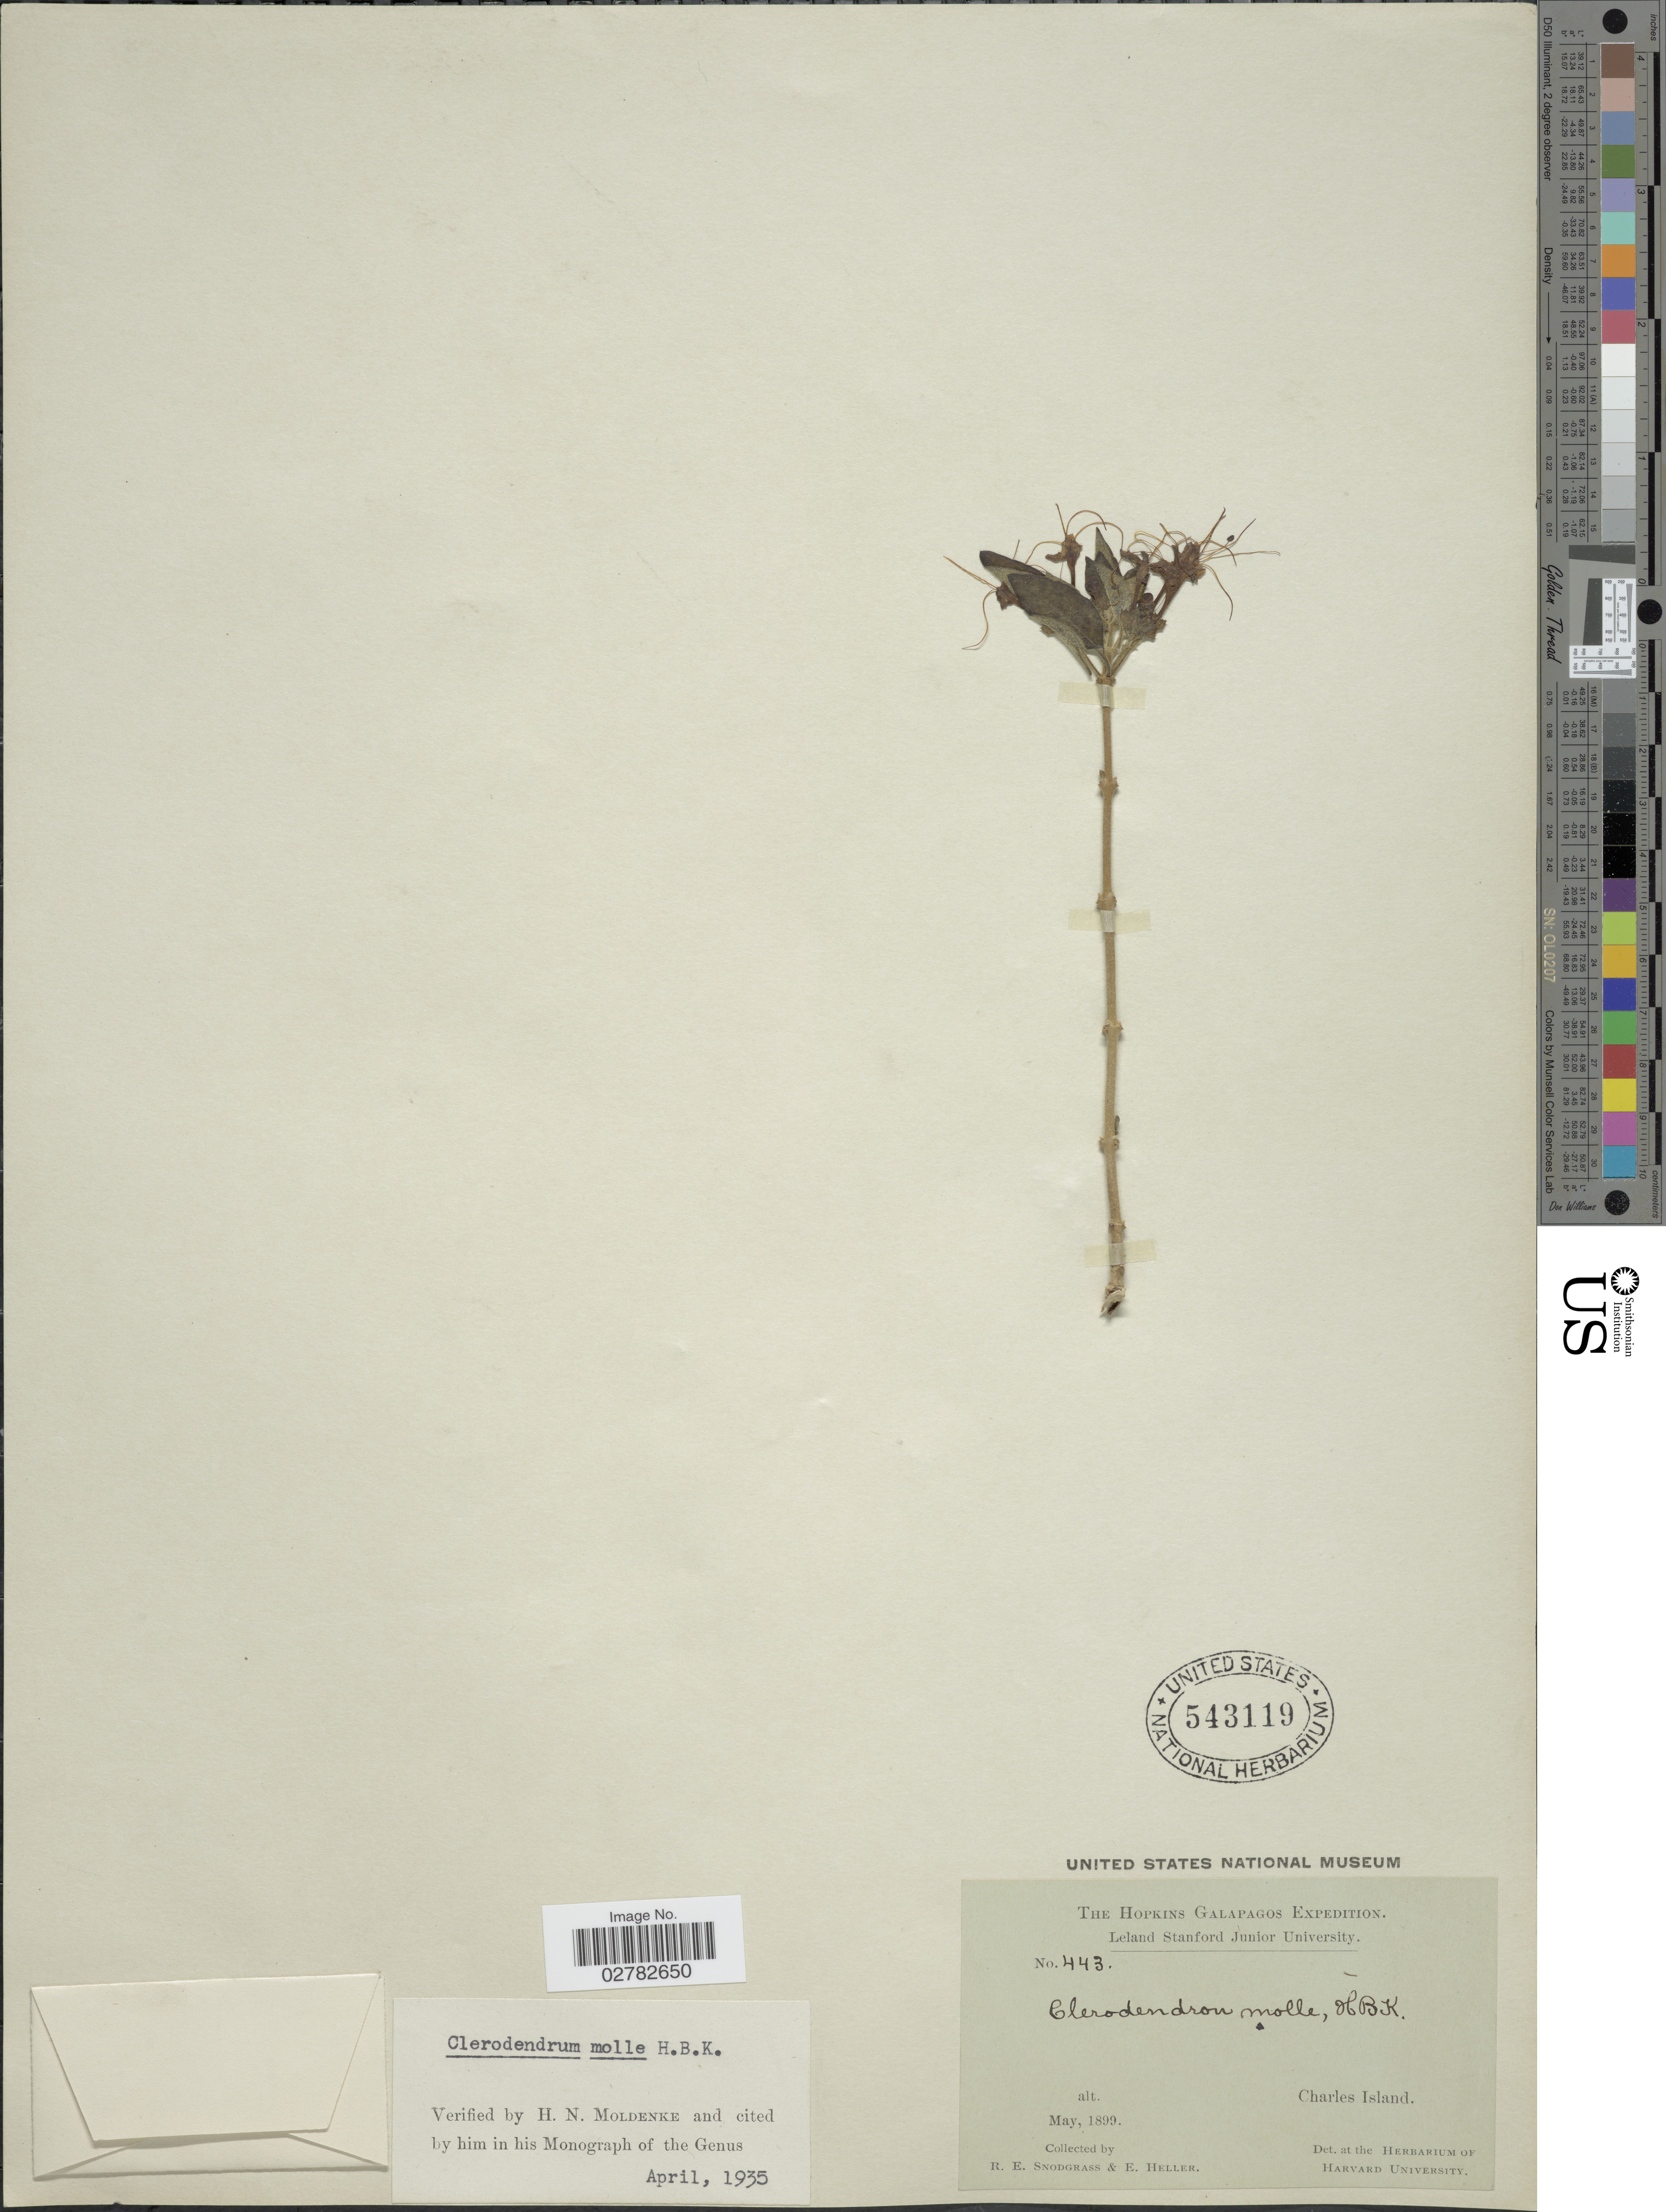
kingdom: Plantae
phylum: Tracheophyta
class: Magnoliopsida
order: Lamiales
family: Lamiaceae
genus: Clerodendrum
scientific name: Clerodendrum molle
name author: Kunth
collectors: R. E. Snodgrass & E. Heller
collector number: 443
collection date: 1899-05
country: Ecuador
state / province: Colón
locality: Galapagos. Charles Island.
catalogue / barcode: US 543119